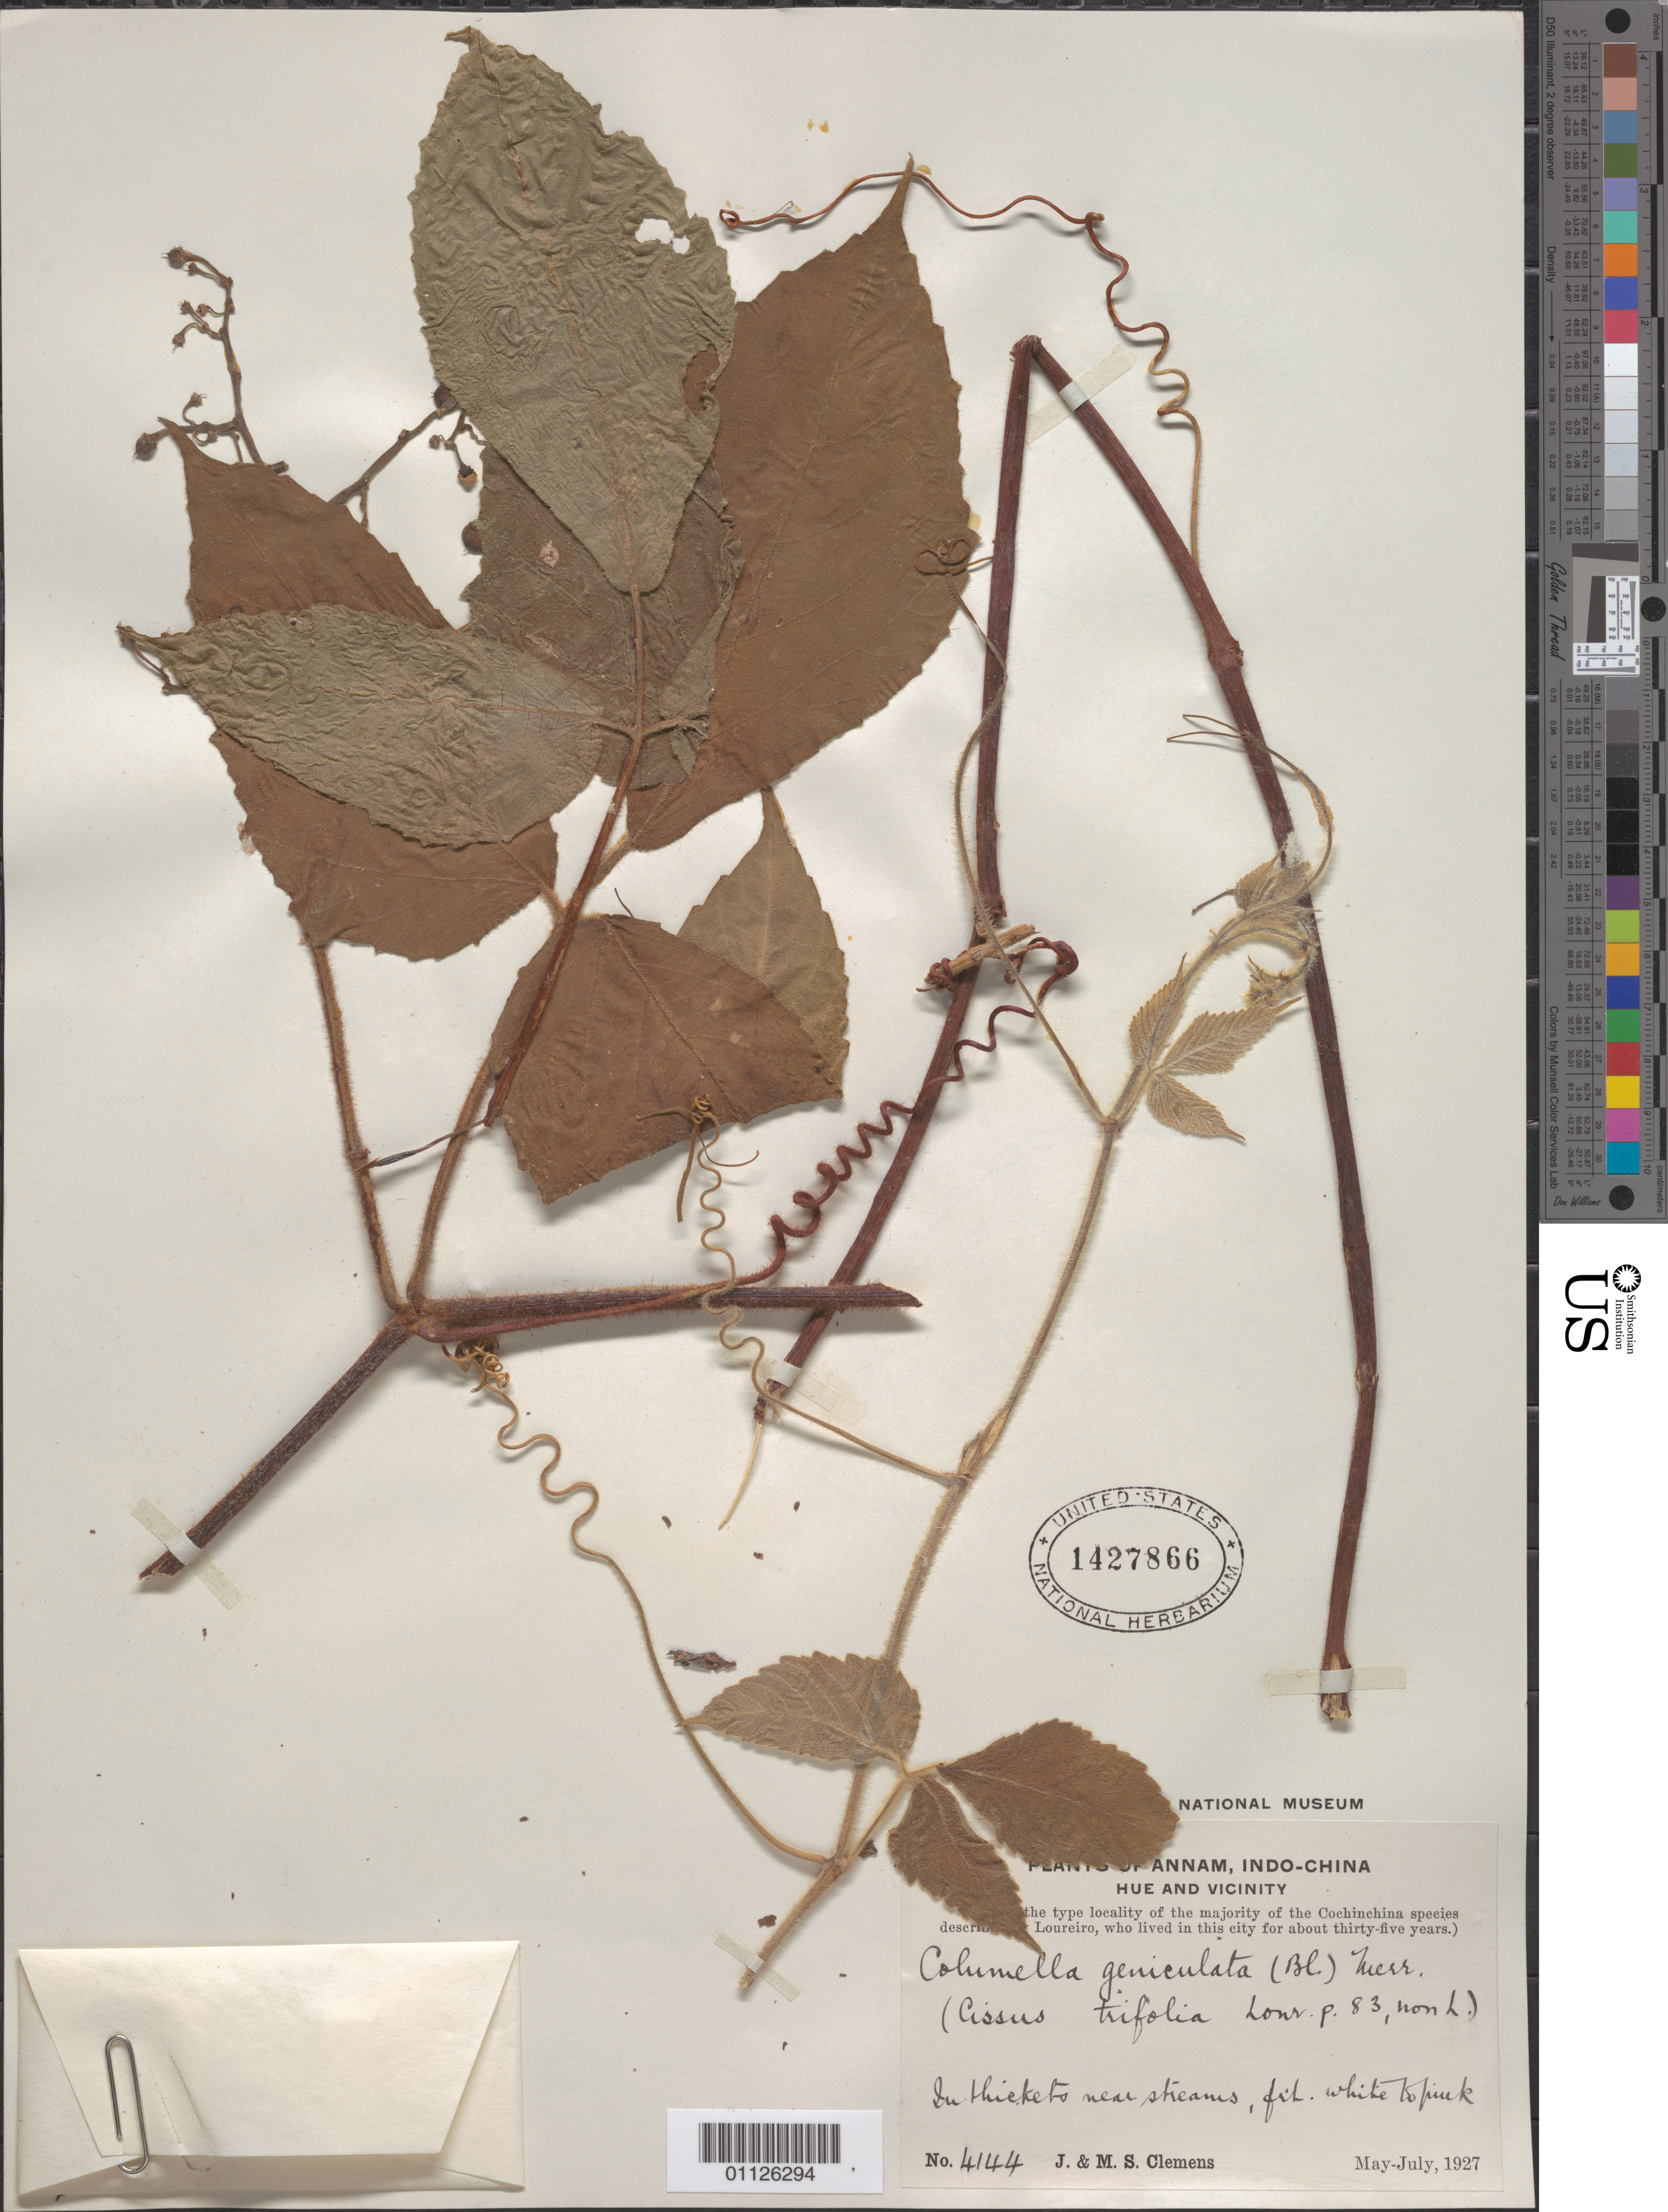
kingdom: Plantae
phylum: Tracheophyta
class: Magnoliopsida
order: Vitales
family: Vitaceae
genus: Cayratia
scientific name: Cayratia geniculata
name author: (Blume) Gagnep.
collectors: J. Clemens & M. S. Clemens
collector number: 4144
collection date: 1927-05/1927-07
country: Vietnam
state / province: Annam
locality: Hue and vicinity.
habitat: In thickets near streams.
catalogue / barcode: US 1427866